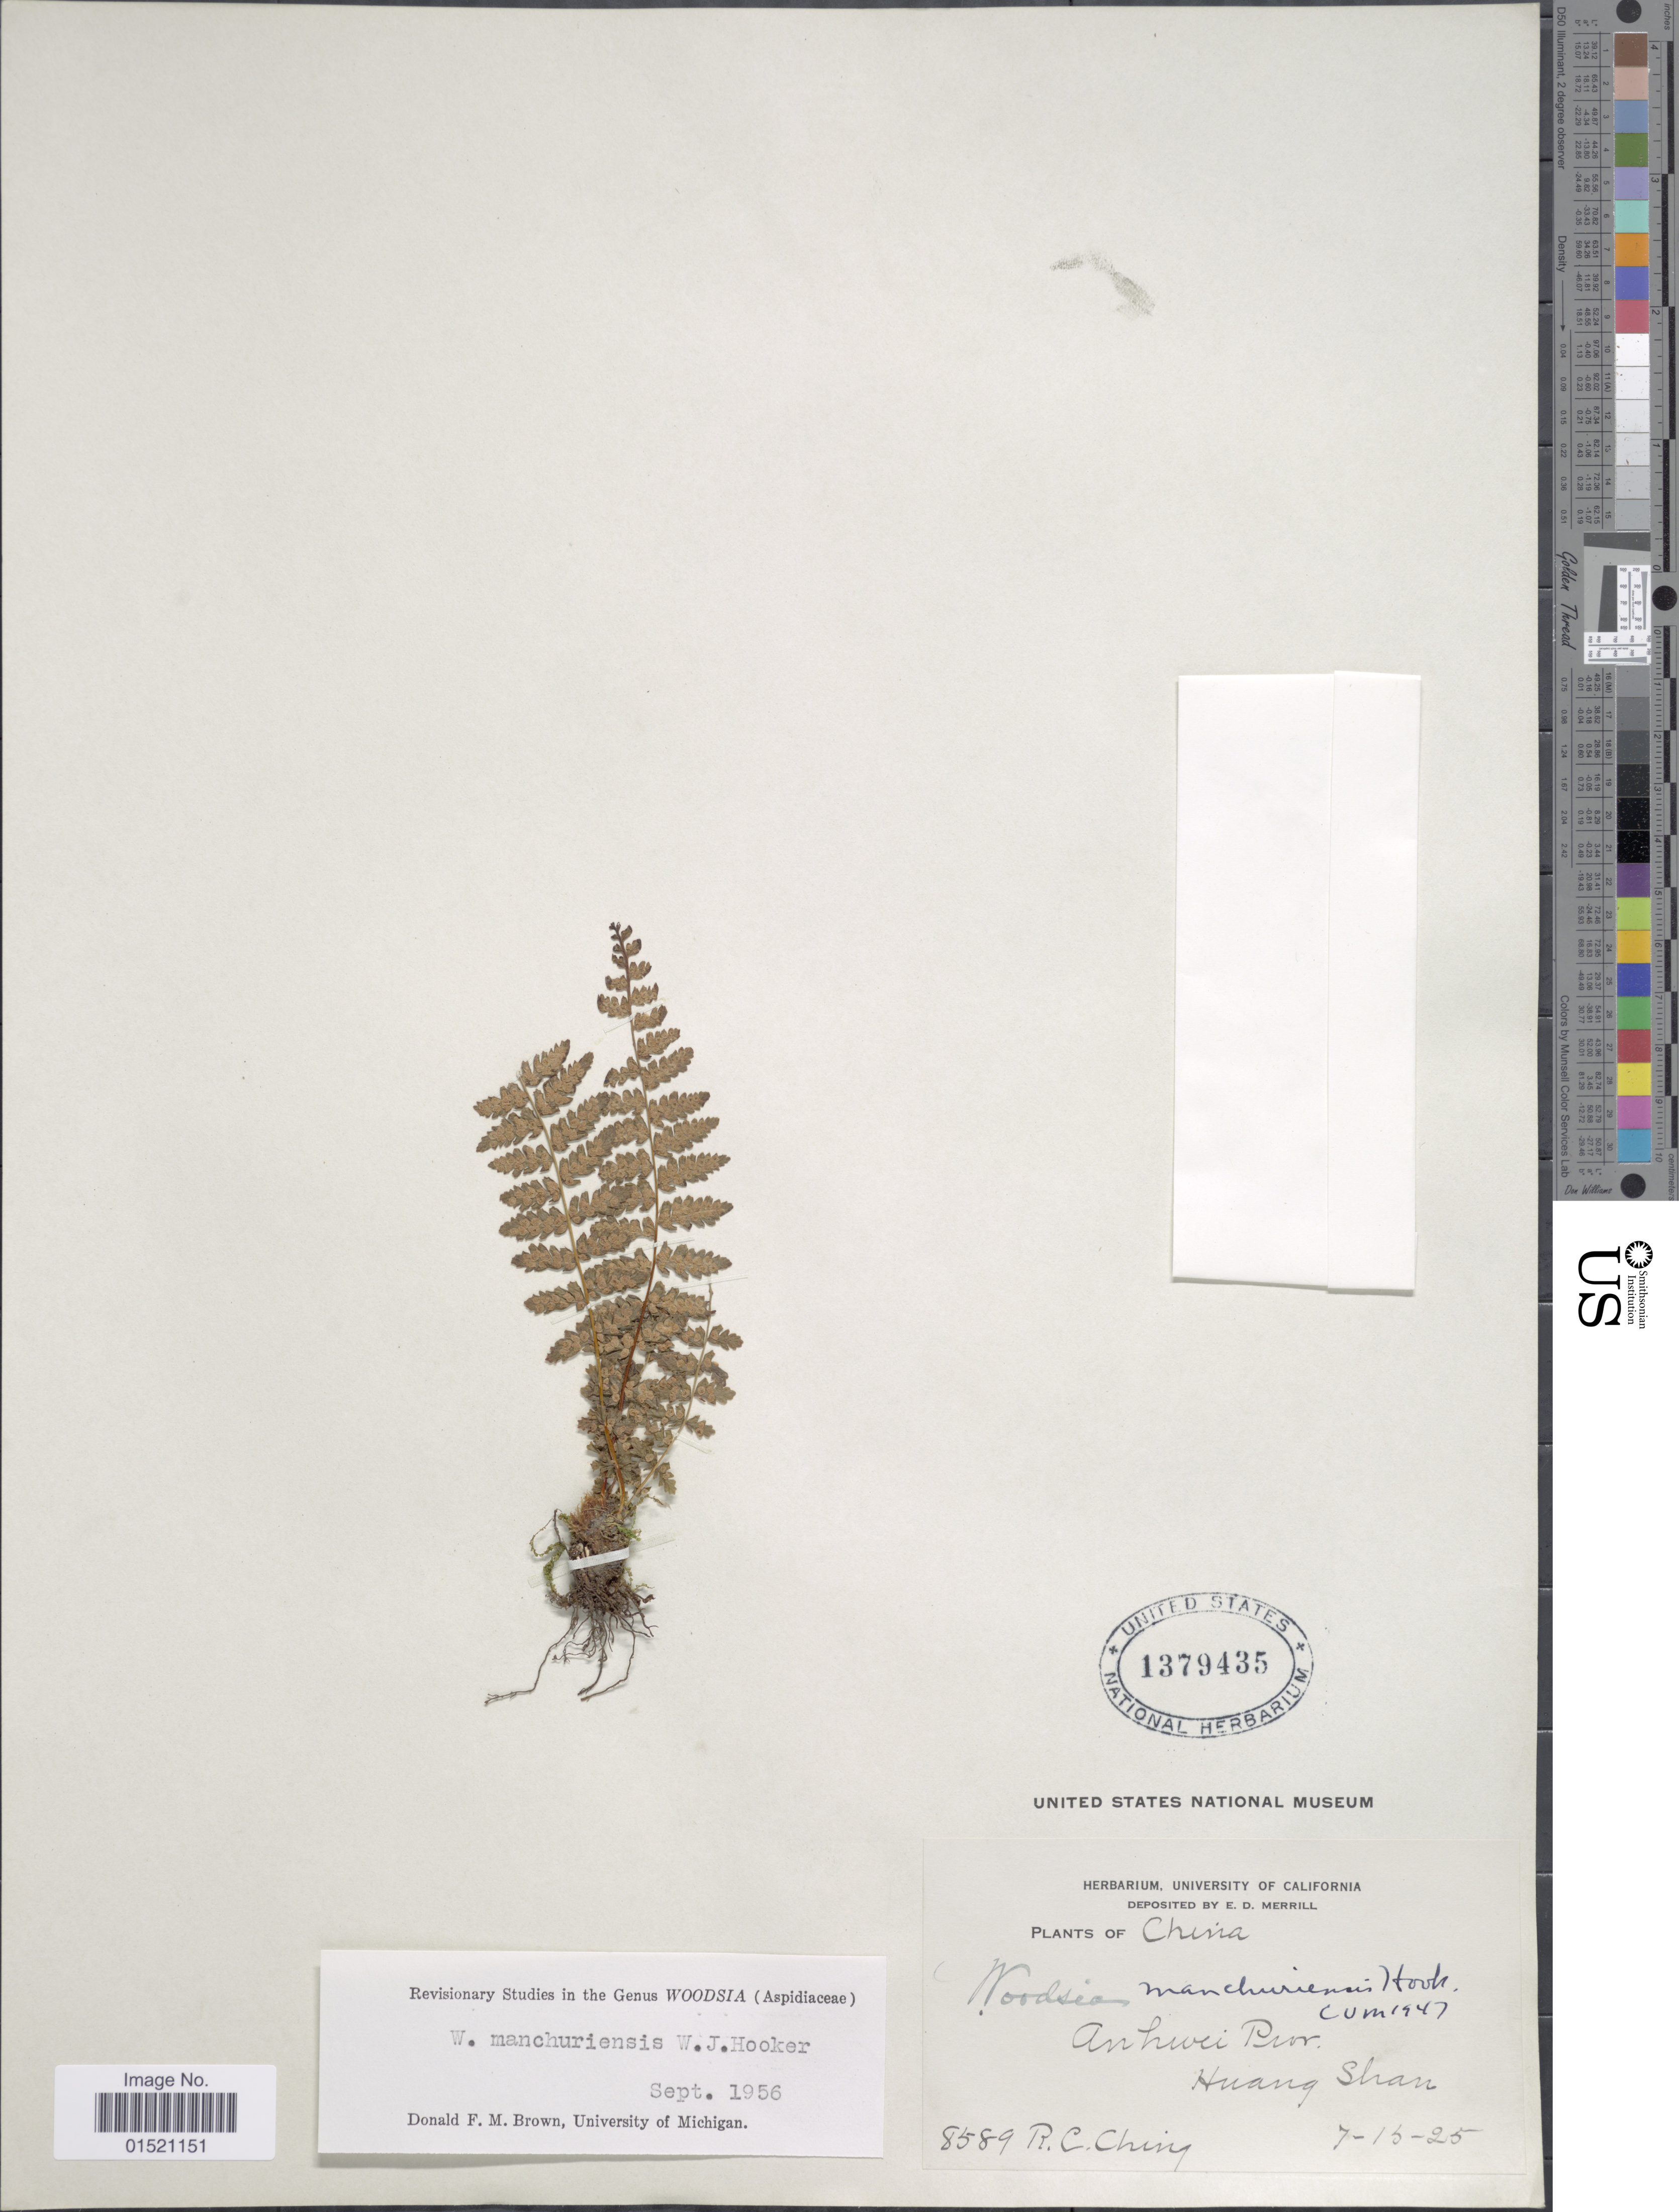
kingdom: Plantae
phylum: Tracheophyta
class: Polypodiopsida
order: Polypodiales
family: Woodsiaceae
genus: Woodsia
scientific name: Woodsia manchuriensis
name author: Hook.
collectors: R. C. Ching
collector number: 8589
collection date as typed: Transcribed d/m/y: 7/10/25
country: China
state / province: Anhui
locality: Anhwei Prov., Huang Shan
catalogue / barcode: US 1379435